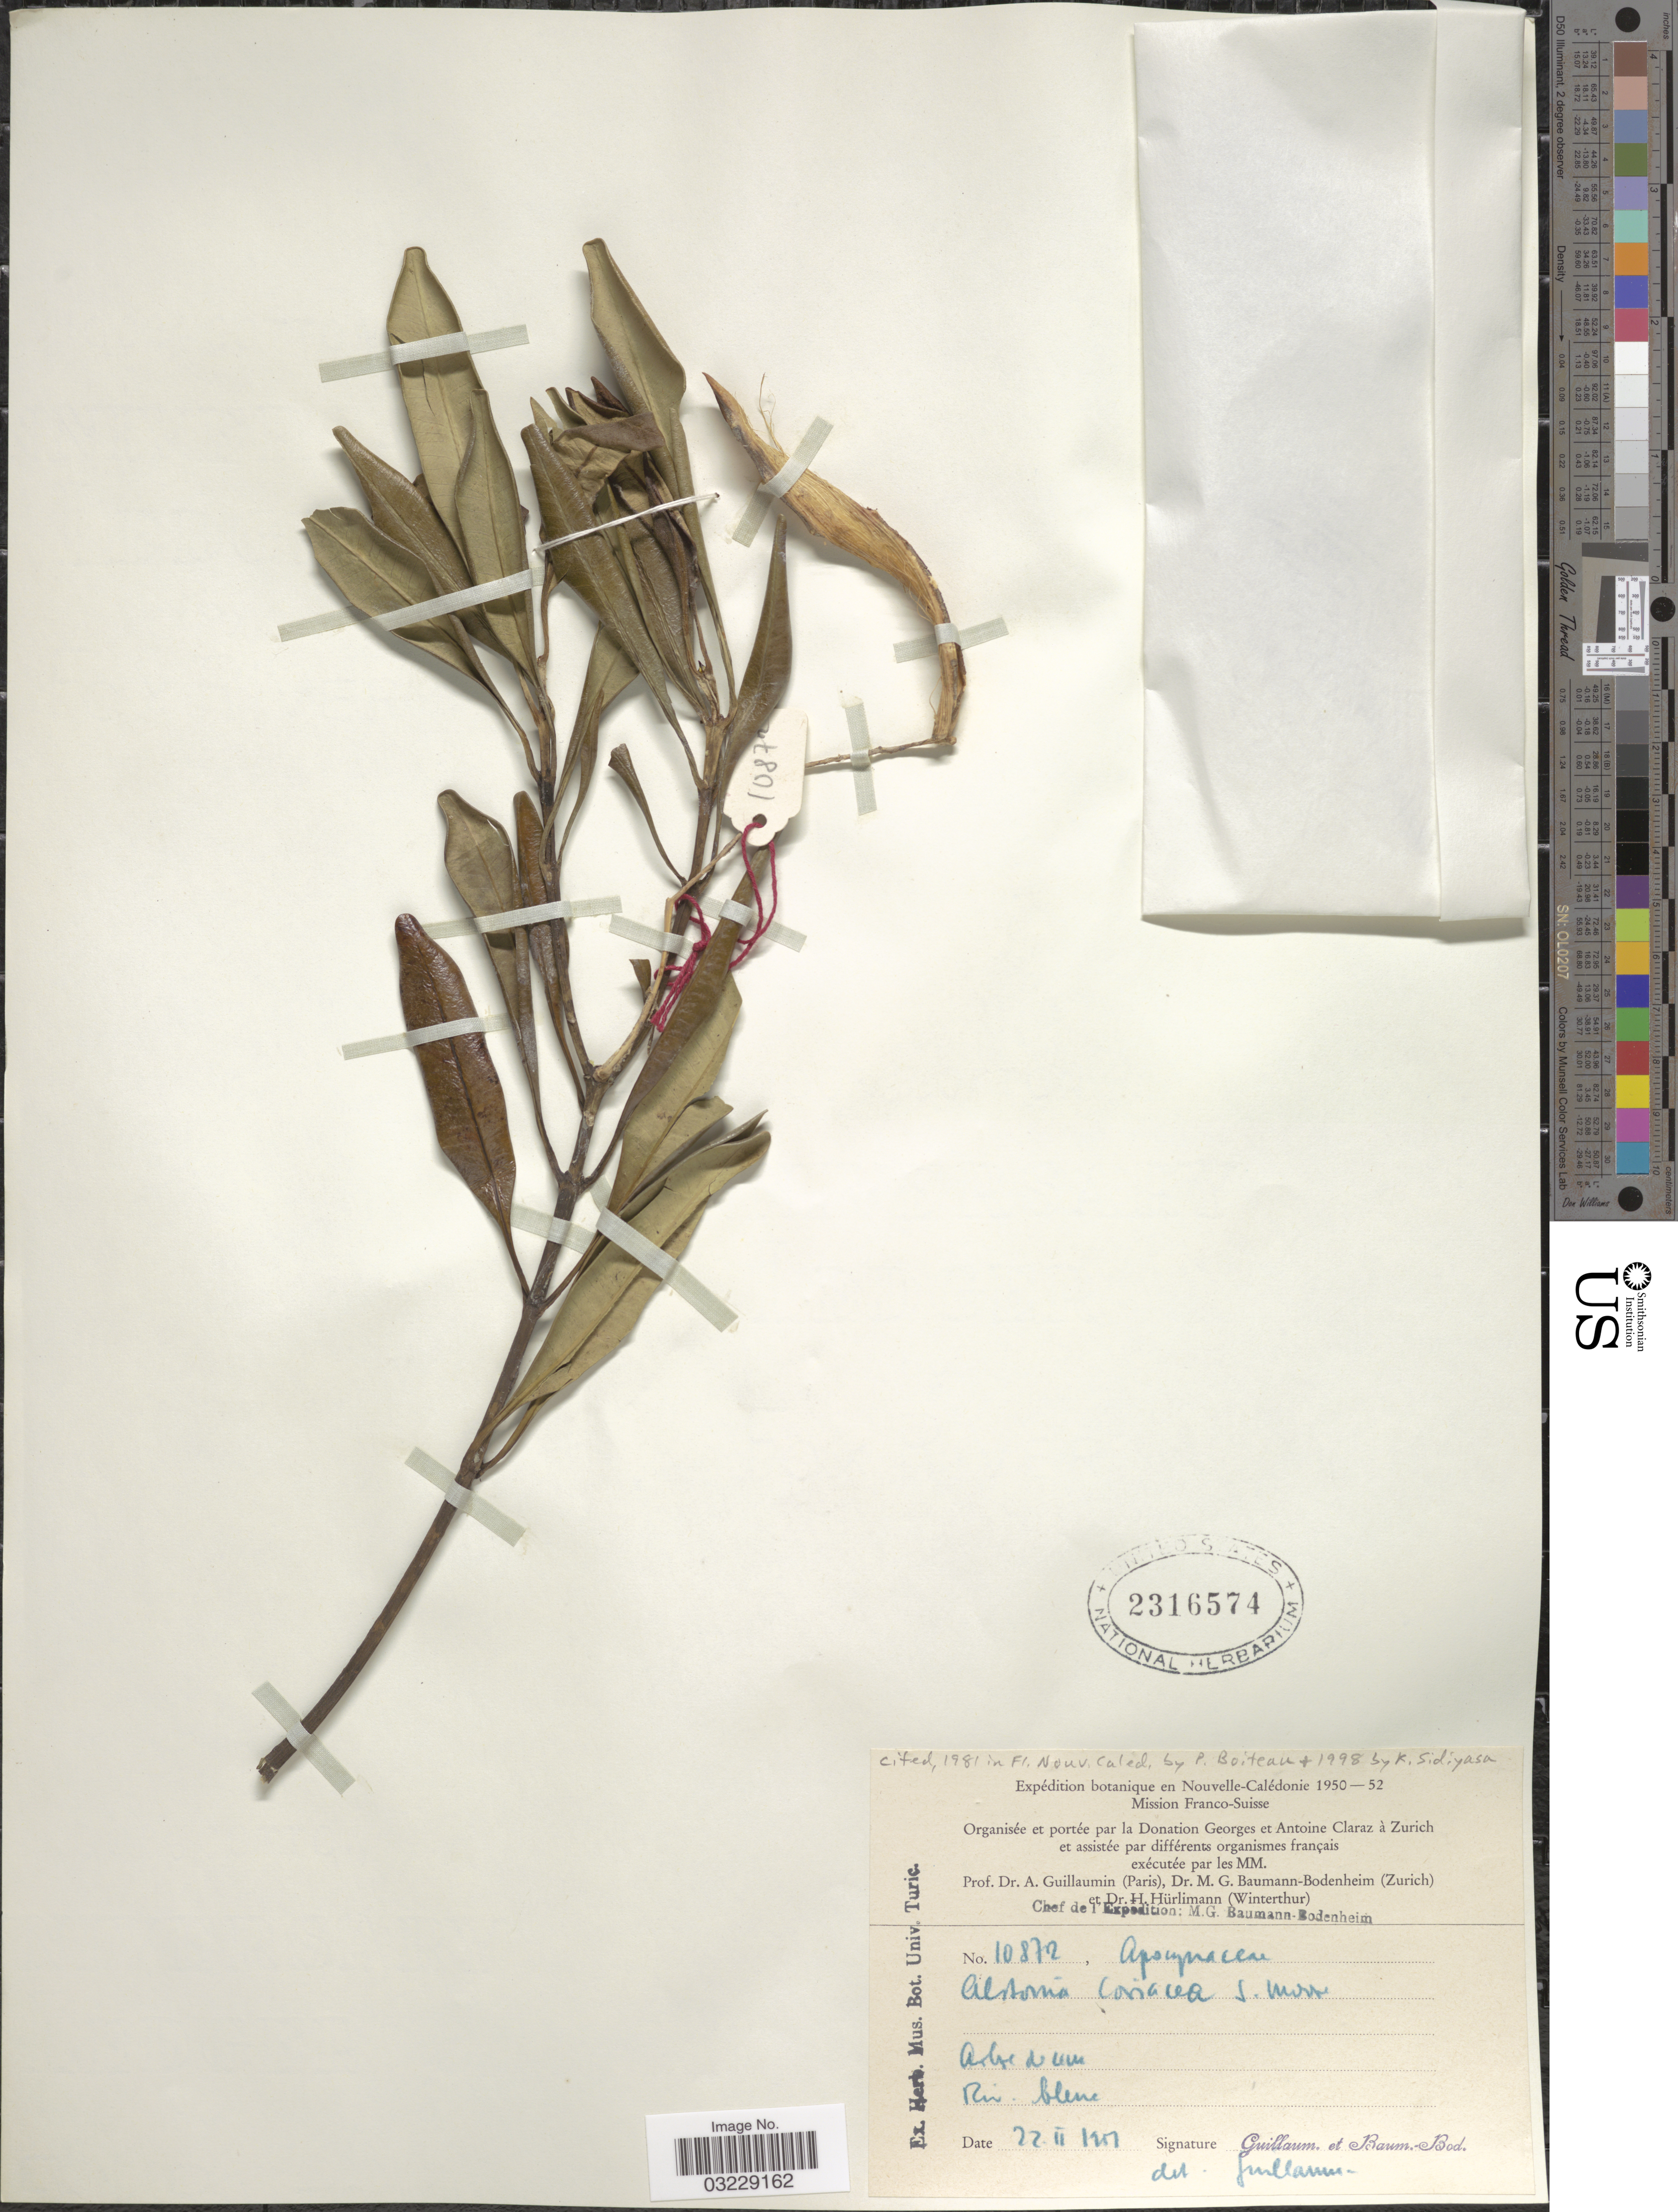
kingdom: Plantae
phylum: Tracheophyta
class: Magnoliopsida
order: Gentianales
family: Apocynaceae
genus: Alstonia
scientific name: Alstonia coriacea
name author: Pancher ex S. Moore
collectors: A. Guillaumin & M. G. Baumann-Bodenheim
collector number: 10872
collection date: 1951-02-22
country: New Caledonia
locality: Riv. blene [interpreted].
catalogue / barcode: US 2316574